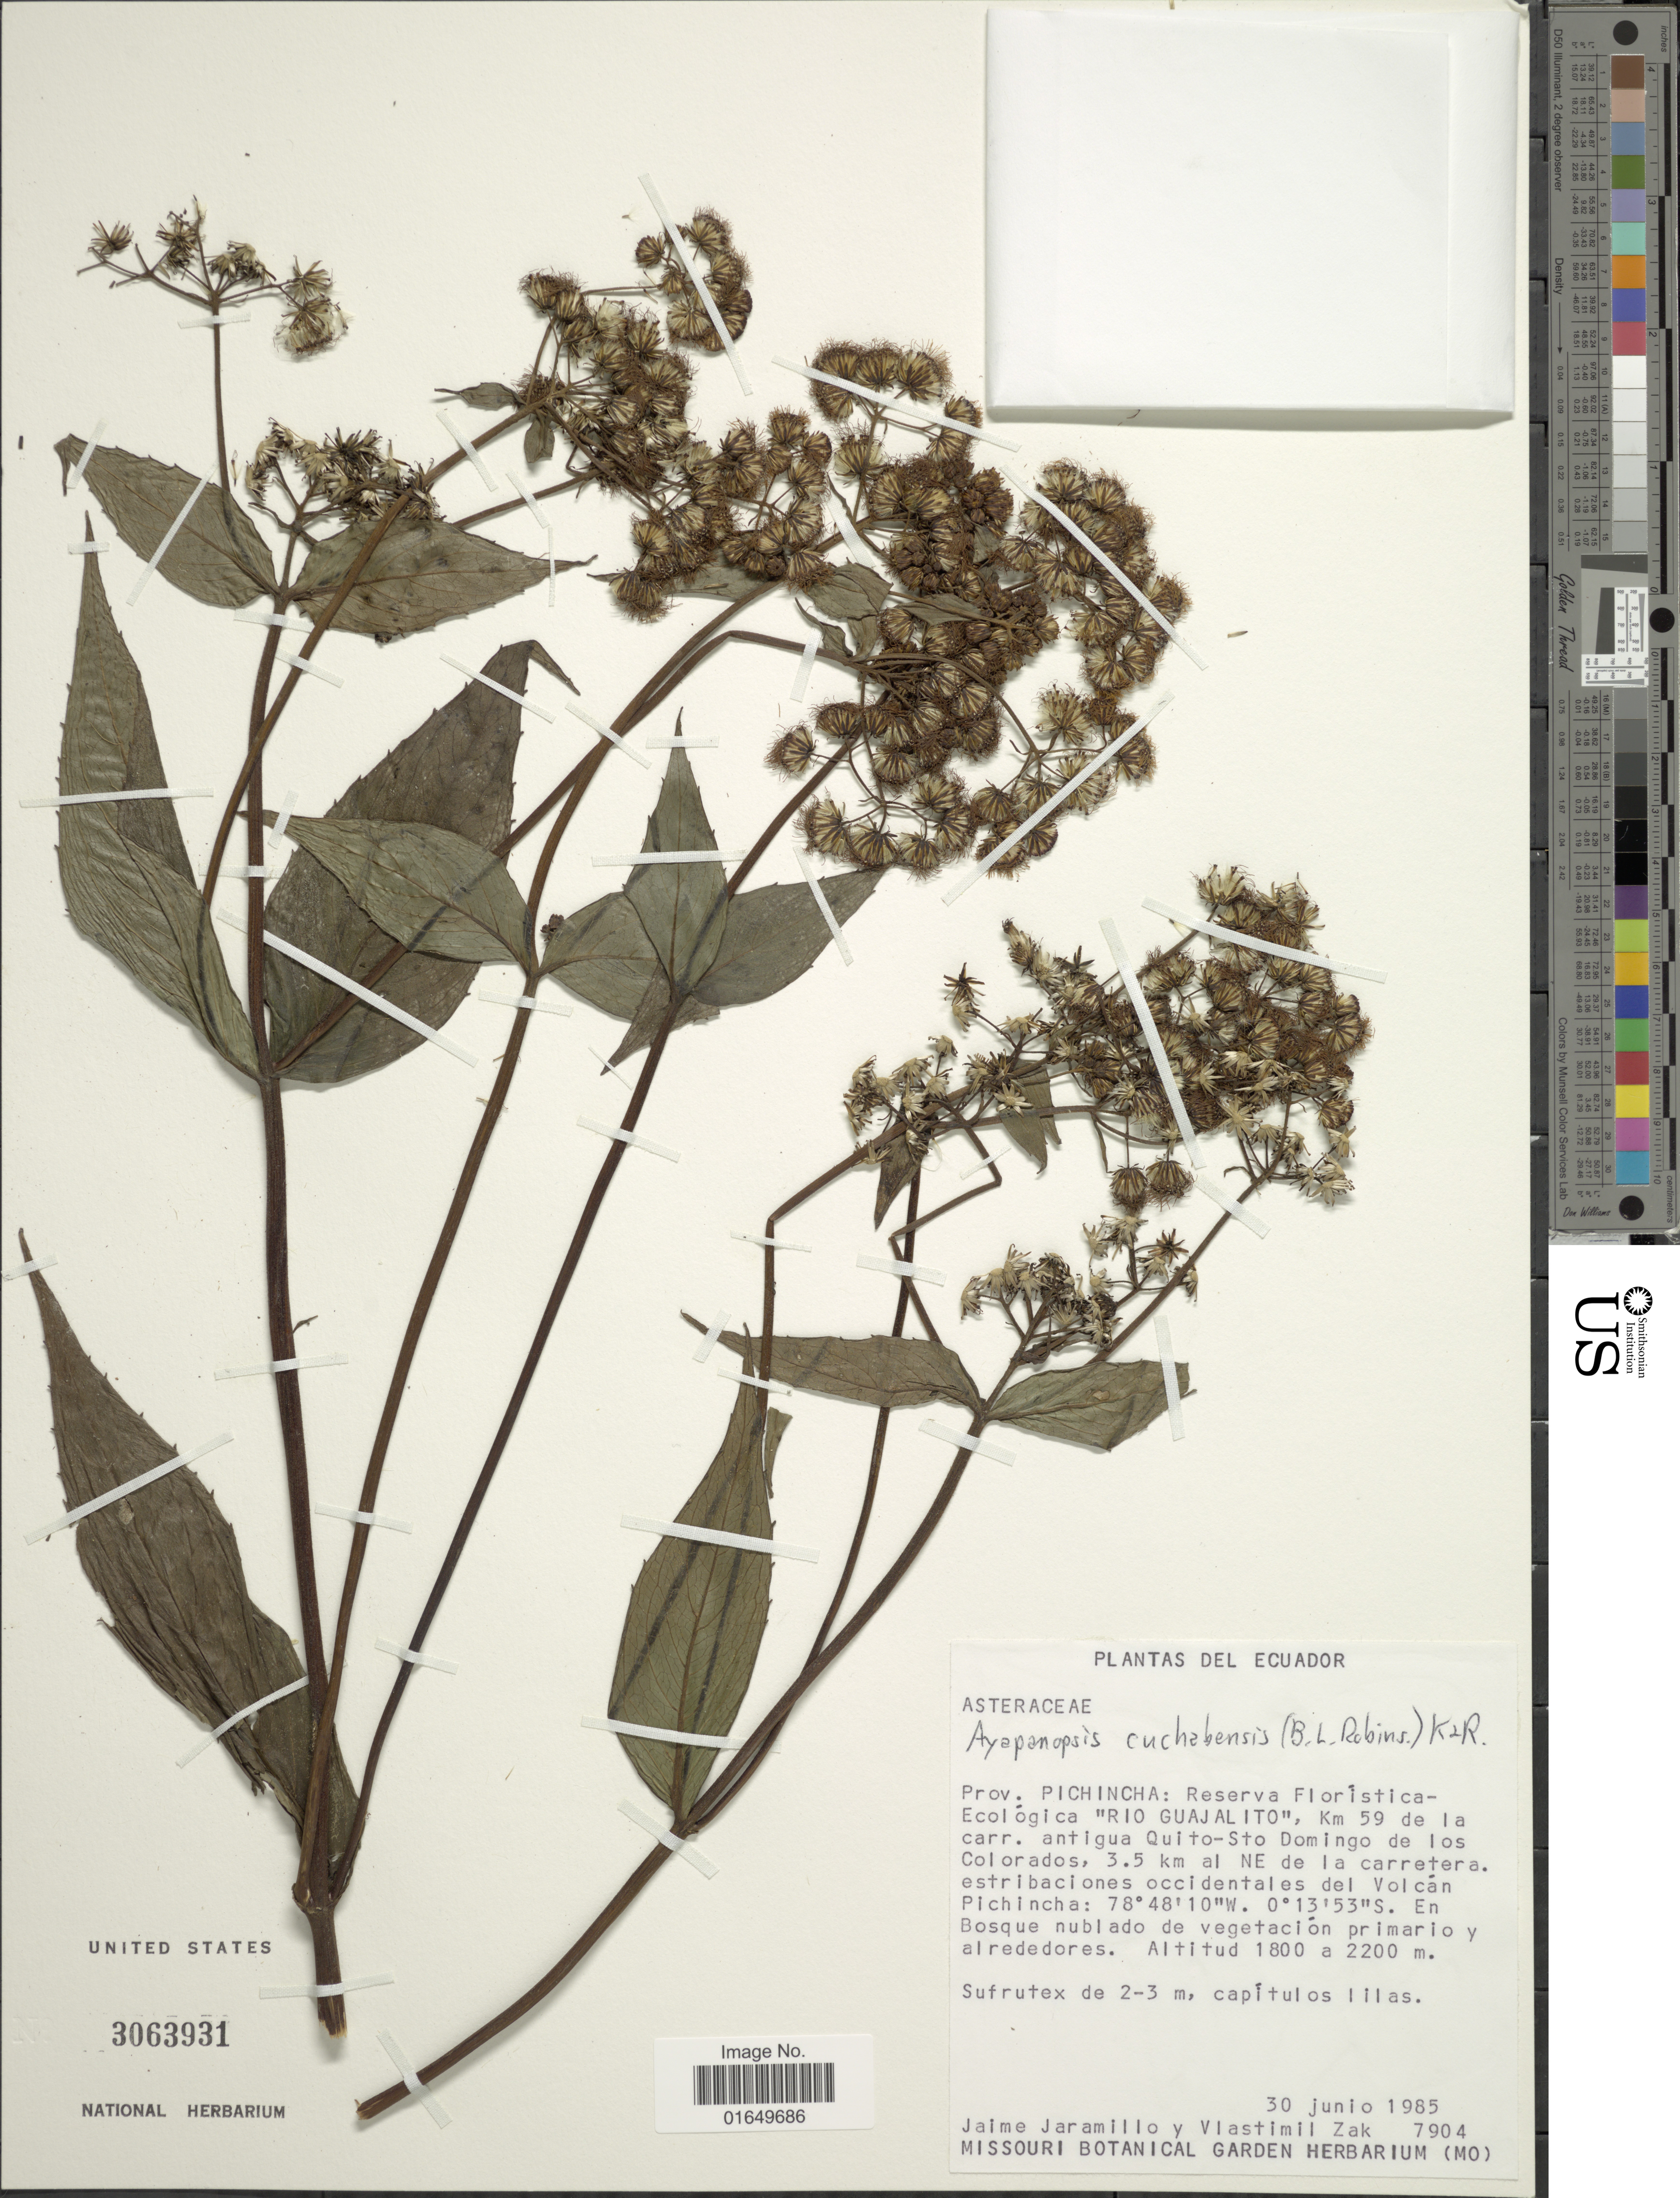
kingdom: Plantae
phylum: Tracheophyta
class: Magnoliopsida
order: Asterales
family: Asteraceae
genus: Ayapanopsis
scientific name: Ayapanopsis cuchabensis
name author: (B.L. Rob.) R.M. King & H. Rob.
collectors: J. Jaramillo & V. Zak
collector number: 7904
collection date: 1985-06-30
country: Ecuador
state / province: Pichincha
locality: Reserva Florística-Ecológica "Rio Guajalito", Km 59 de la carr. antigua Quito-Sto Domingo de los Colorados, 3.5 km al NE de la carretera. estribaciones occidentales del Volcán Pichincha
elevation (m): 1800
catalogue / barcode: US 3063931